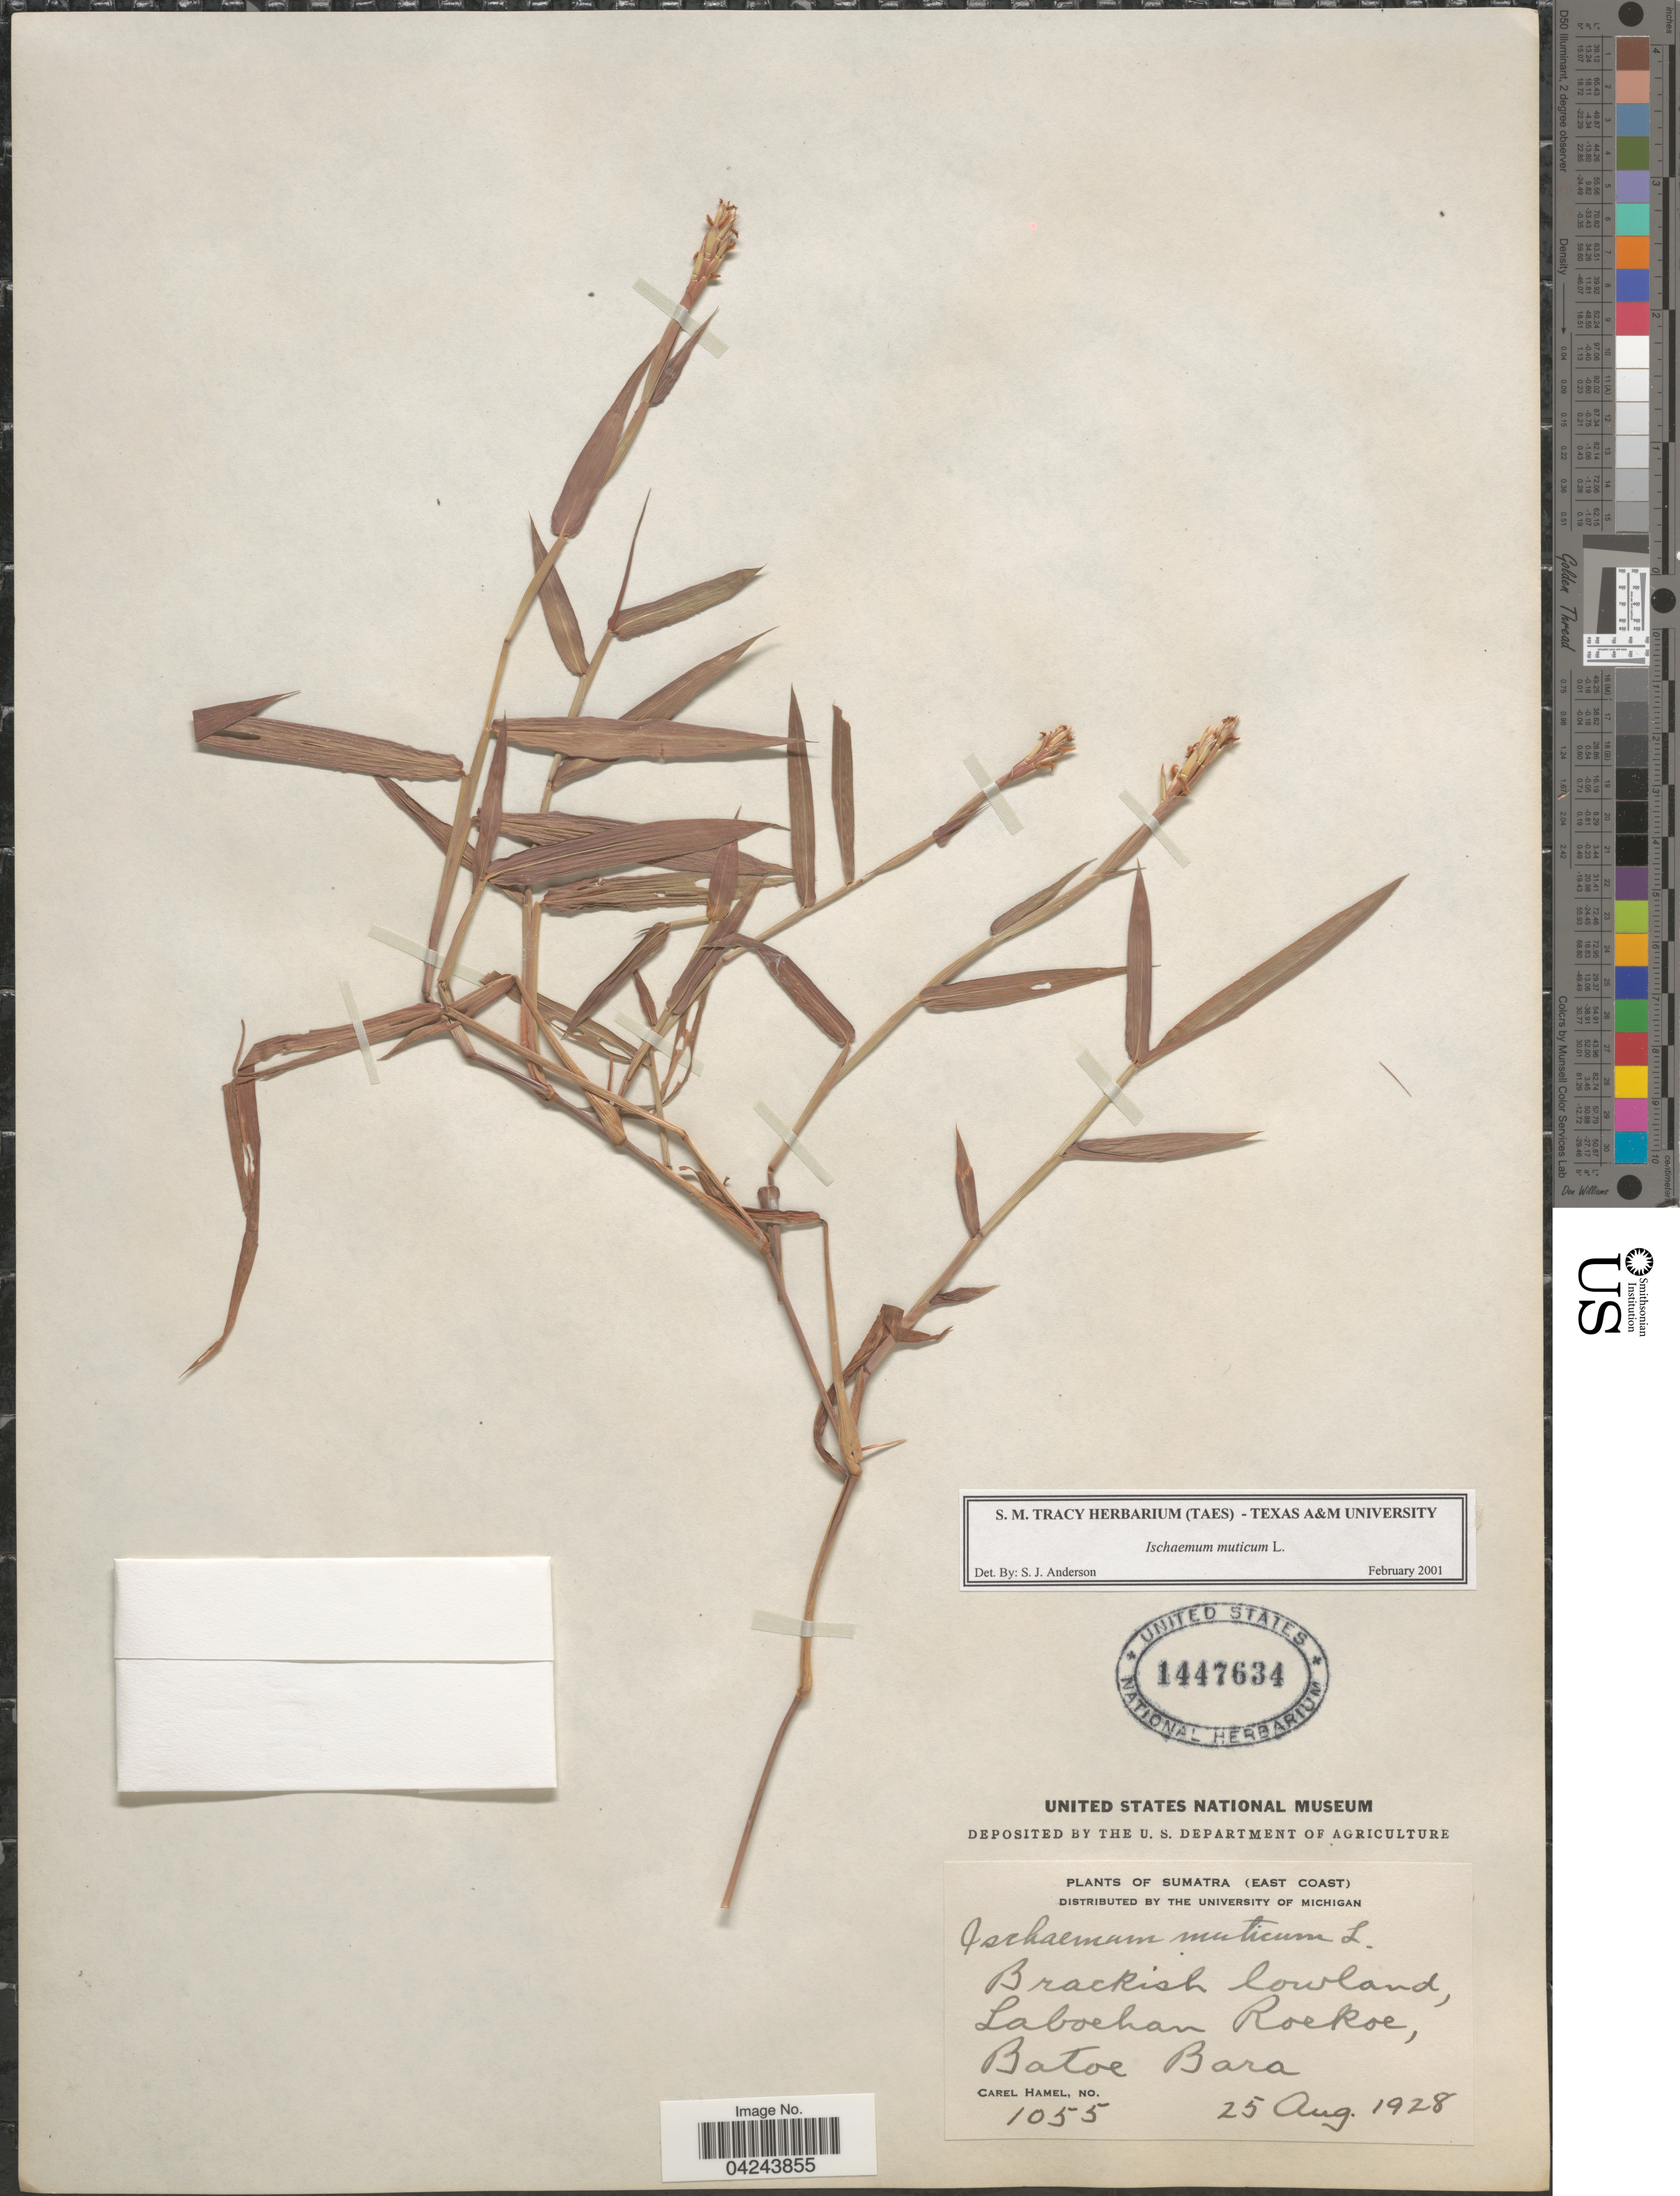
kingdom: Plantae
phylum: Tracheophyta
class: Liliopsida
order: Poales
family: Poaceae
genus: Ischaemum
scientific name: Ischaemum muticum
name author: L.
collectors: C. Hamel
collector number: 1055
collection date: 1928-08-25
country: Indonesia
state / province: Sumatra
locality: (East Coast). Brackish lowland, Laboehan Roekoe, Batoe Bara.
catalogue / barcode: US 1447634